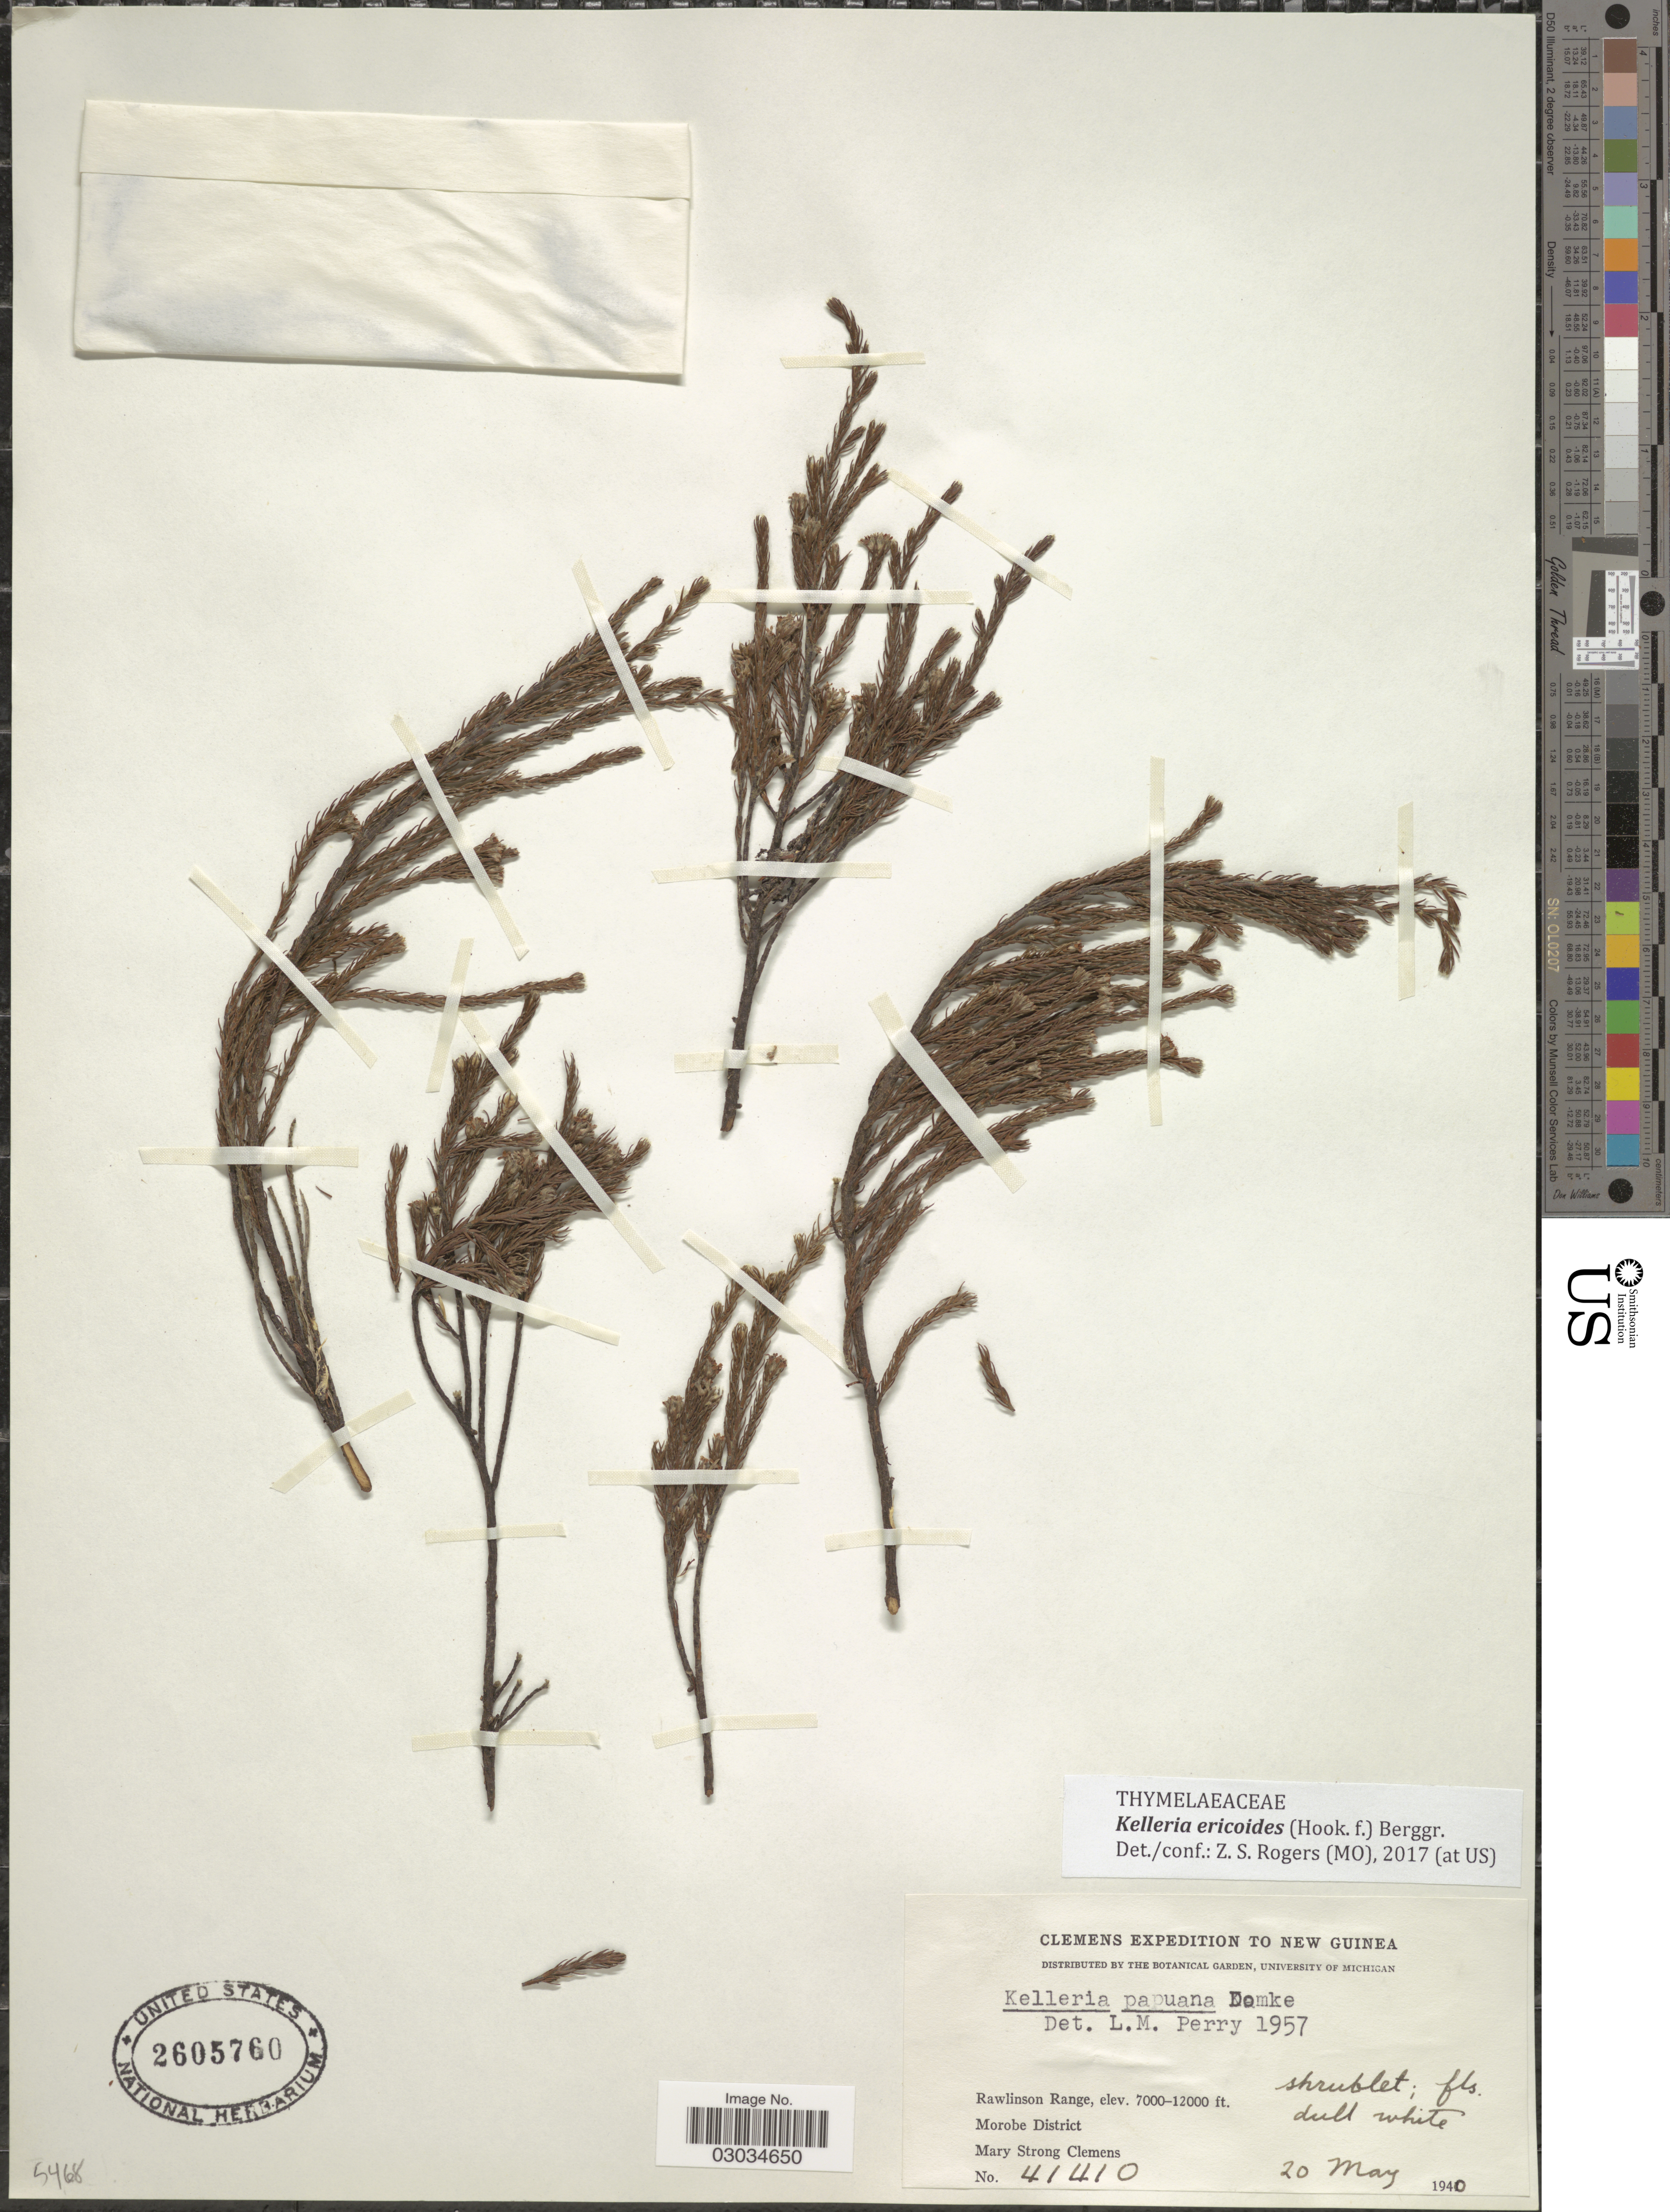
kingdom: Plantae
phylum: Tracheophyta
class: Magnoliopsida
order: Malvales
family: Thymelaeaceae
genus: Kelleria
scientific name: Kelleria ericoides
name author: (Hook. f.) Berggr.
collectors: M. S. Clemens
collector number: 41410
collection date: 1940-05-20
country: Papua New Guinea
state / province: Morobe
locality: New Guinea. Rawlinson Range. Morobe District.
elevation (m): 2134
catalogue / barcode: US 2605760